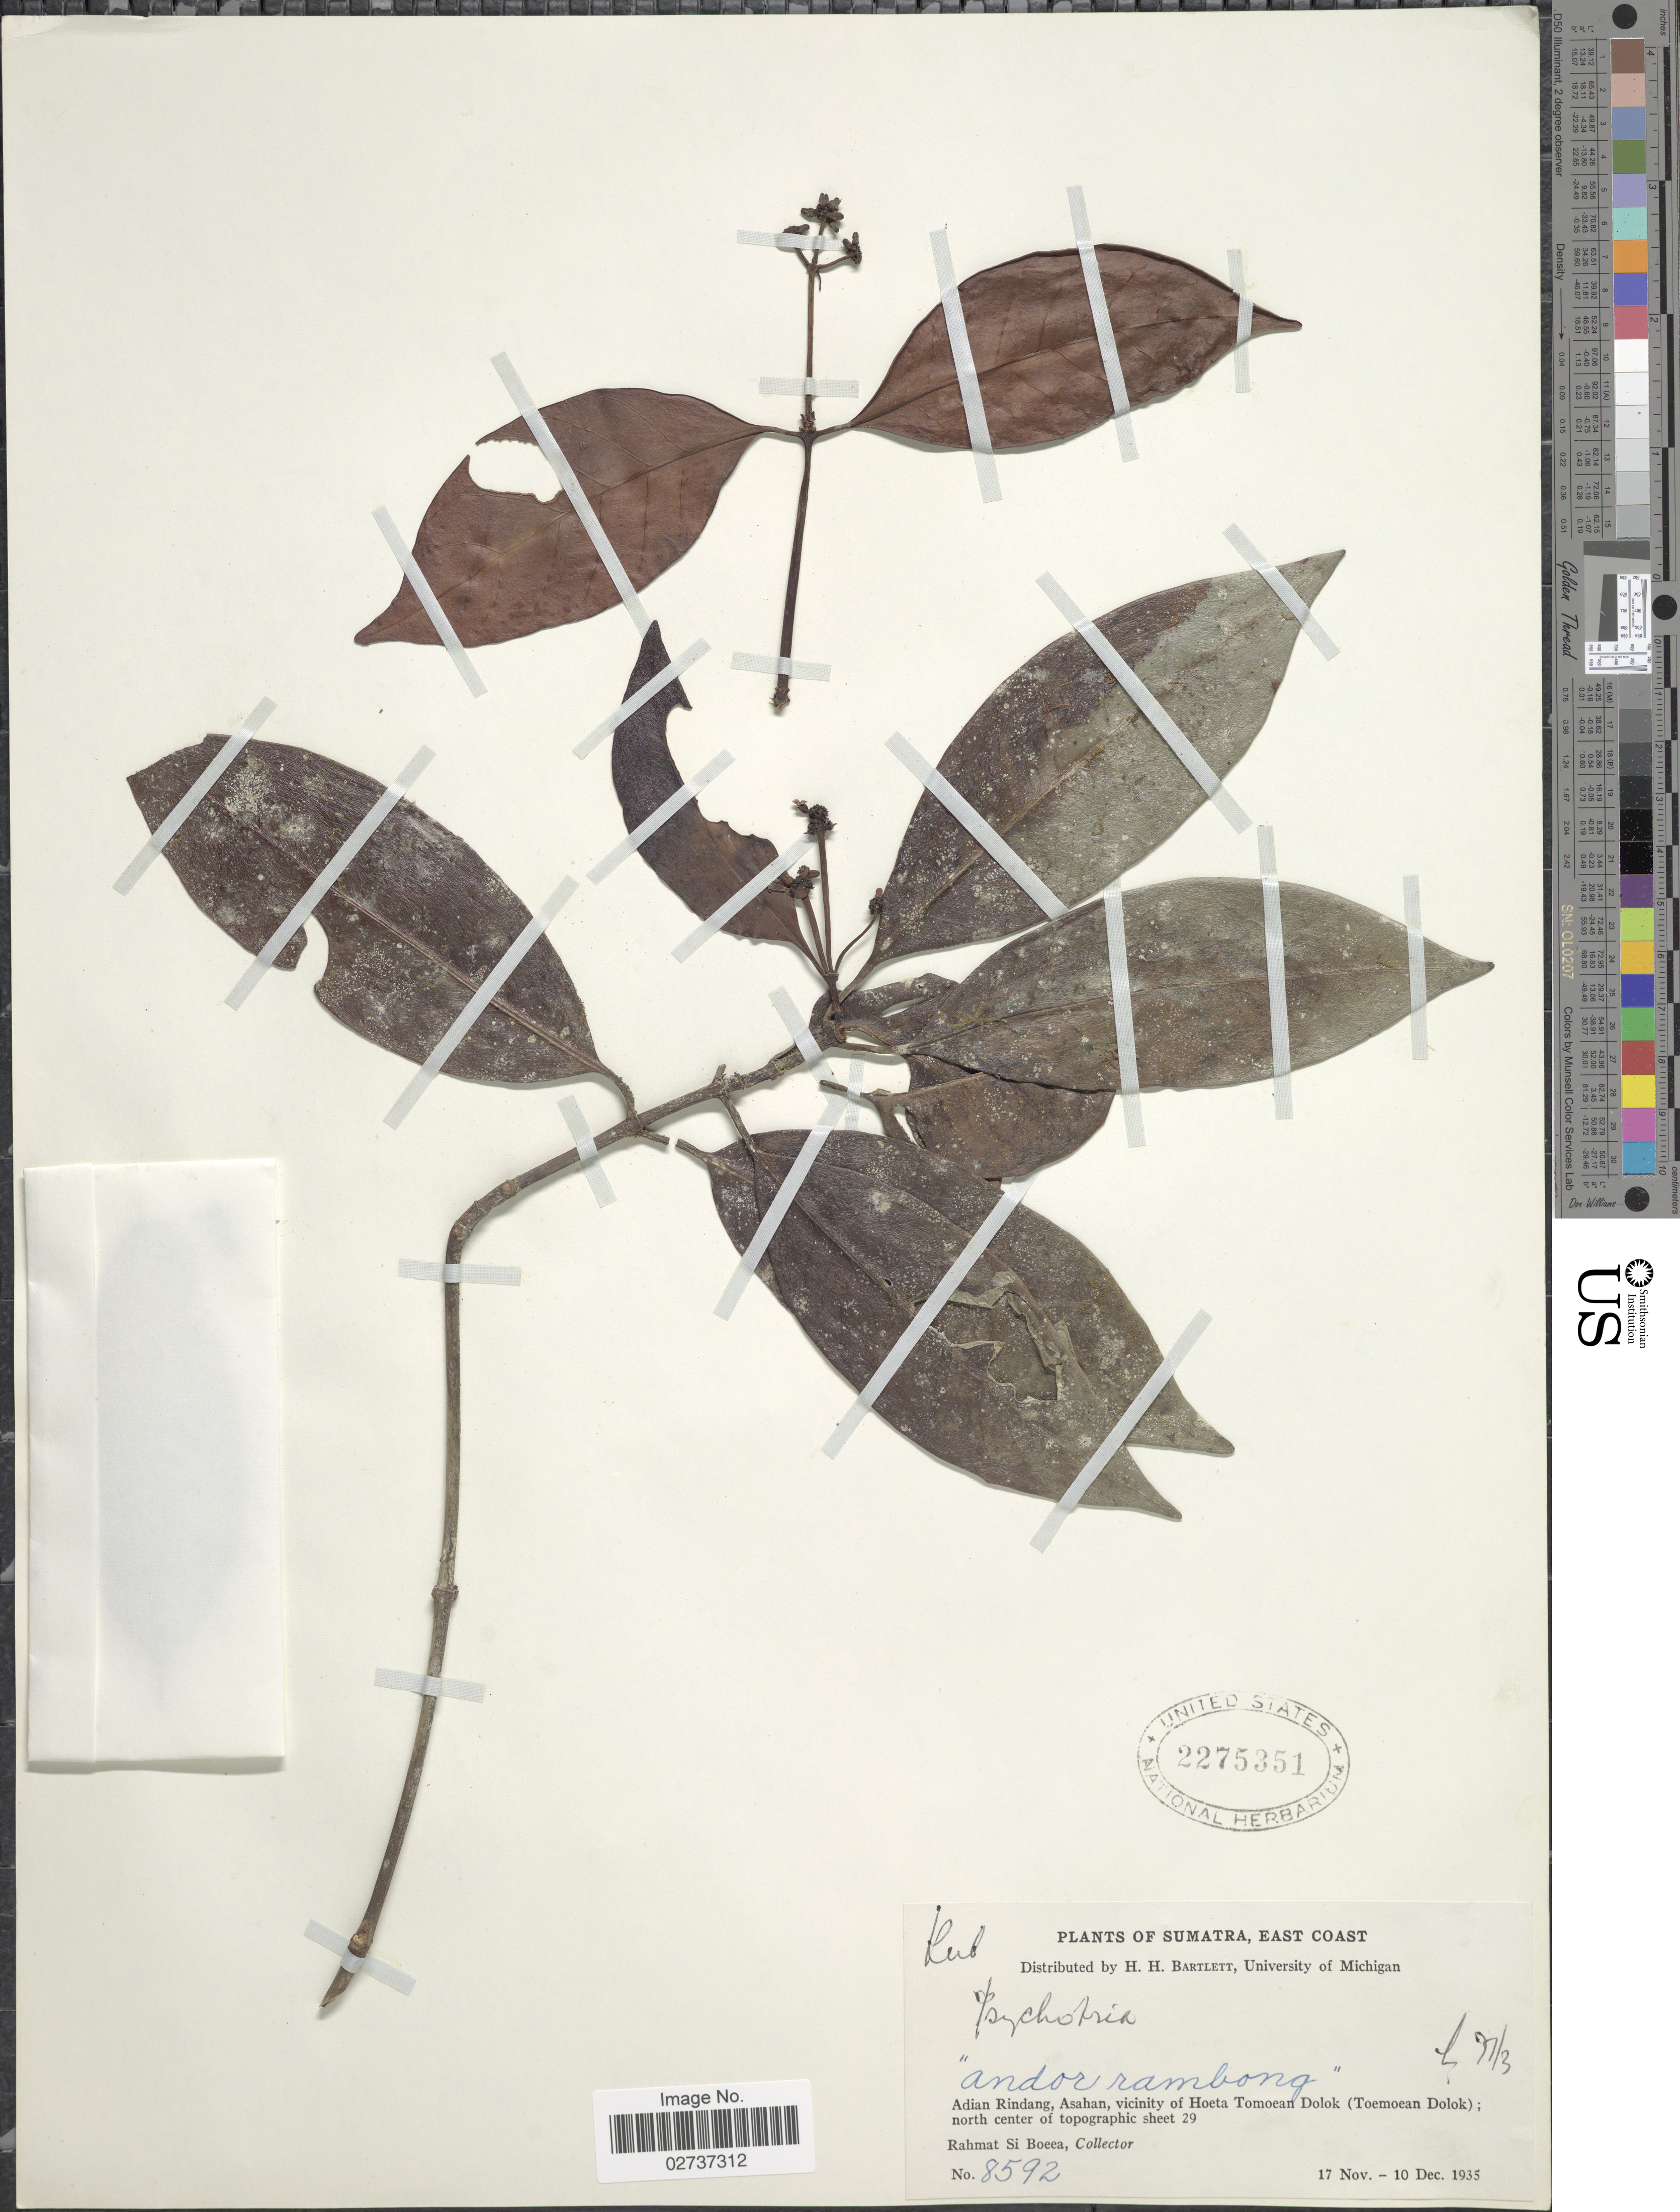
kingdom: Plantae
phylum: Tracheophyta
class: Magnoliopsida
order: Gentianales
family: Rubiaceae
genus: Psychotria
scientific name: Psychotria sp.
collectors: Rahmat Si Boeea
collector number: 8592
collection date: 1935-11-17/1935-12-10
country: Indonesia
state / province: Sumatra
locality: East Coast. Adian Rindang, Asahan, vicinity of Hoeta Tomoean Dolok (Toemoean Dolok) ; north center of topographic sheet 29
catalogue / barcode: US 2275351